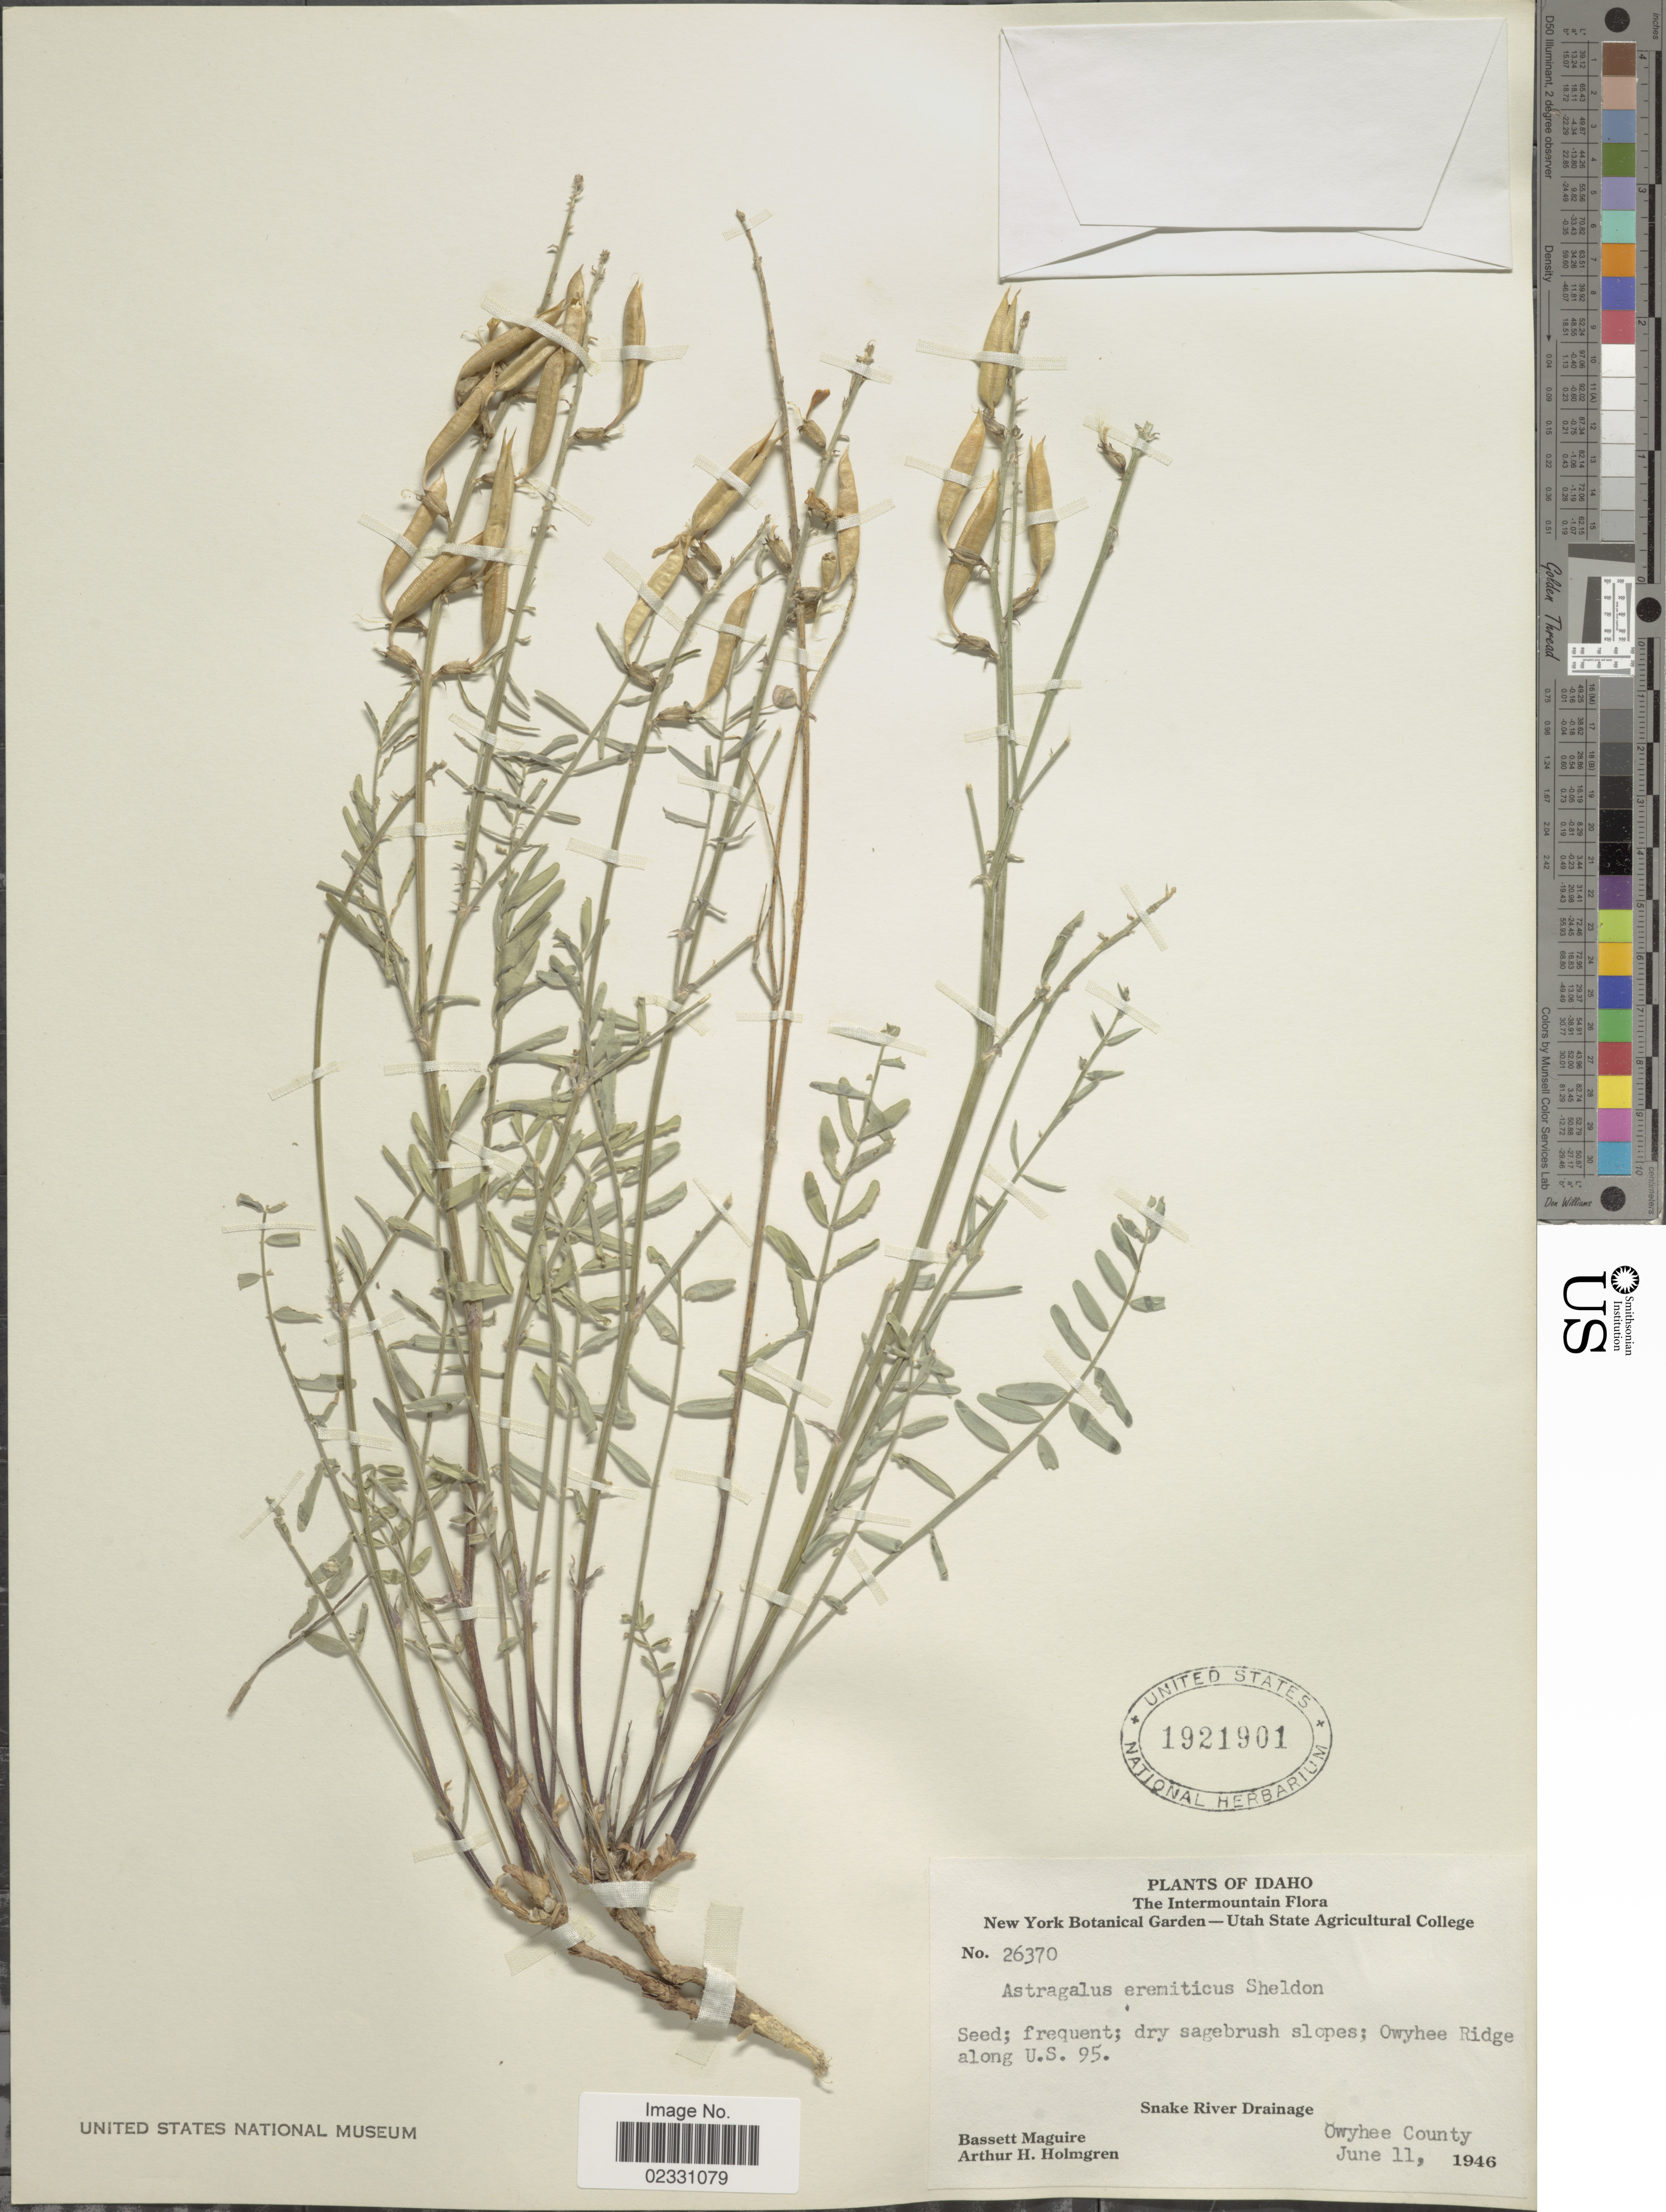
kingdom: Plantae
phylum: Tracheophyta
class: Magnoliopsida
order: Fabales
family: Fabaceae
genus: Astragalus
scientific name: Astragalus eremiticus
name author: E. Sheld.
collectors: B. Maguire & A. H. Holmgren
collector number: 26370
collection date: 1946-06-11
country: United States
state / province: Idaho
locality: Intermountain. Owyhee Ridge along U. S. 95. Snake River drainage. Owyhee County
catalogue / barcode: US 1921901